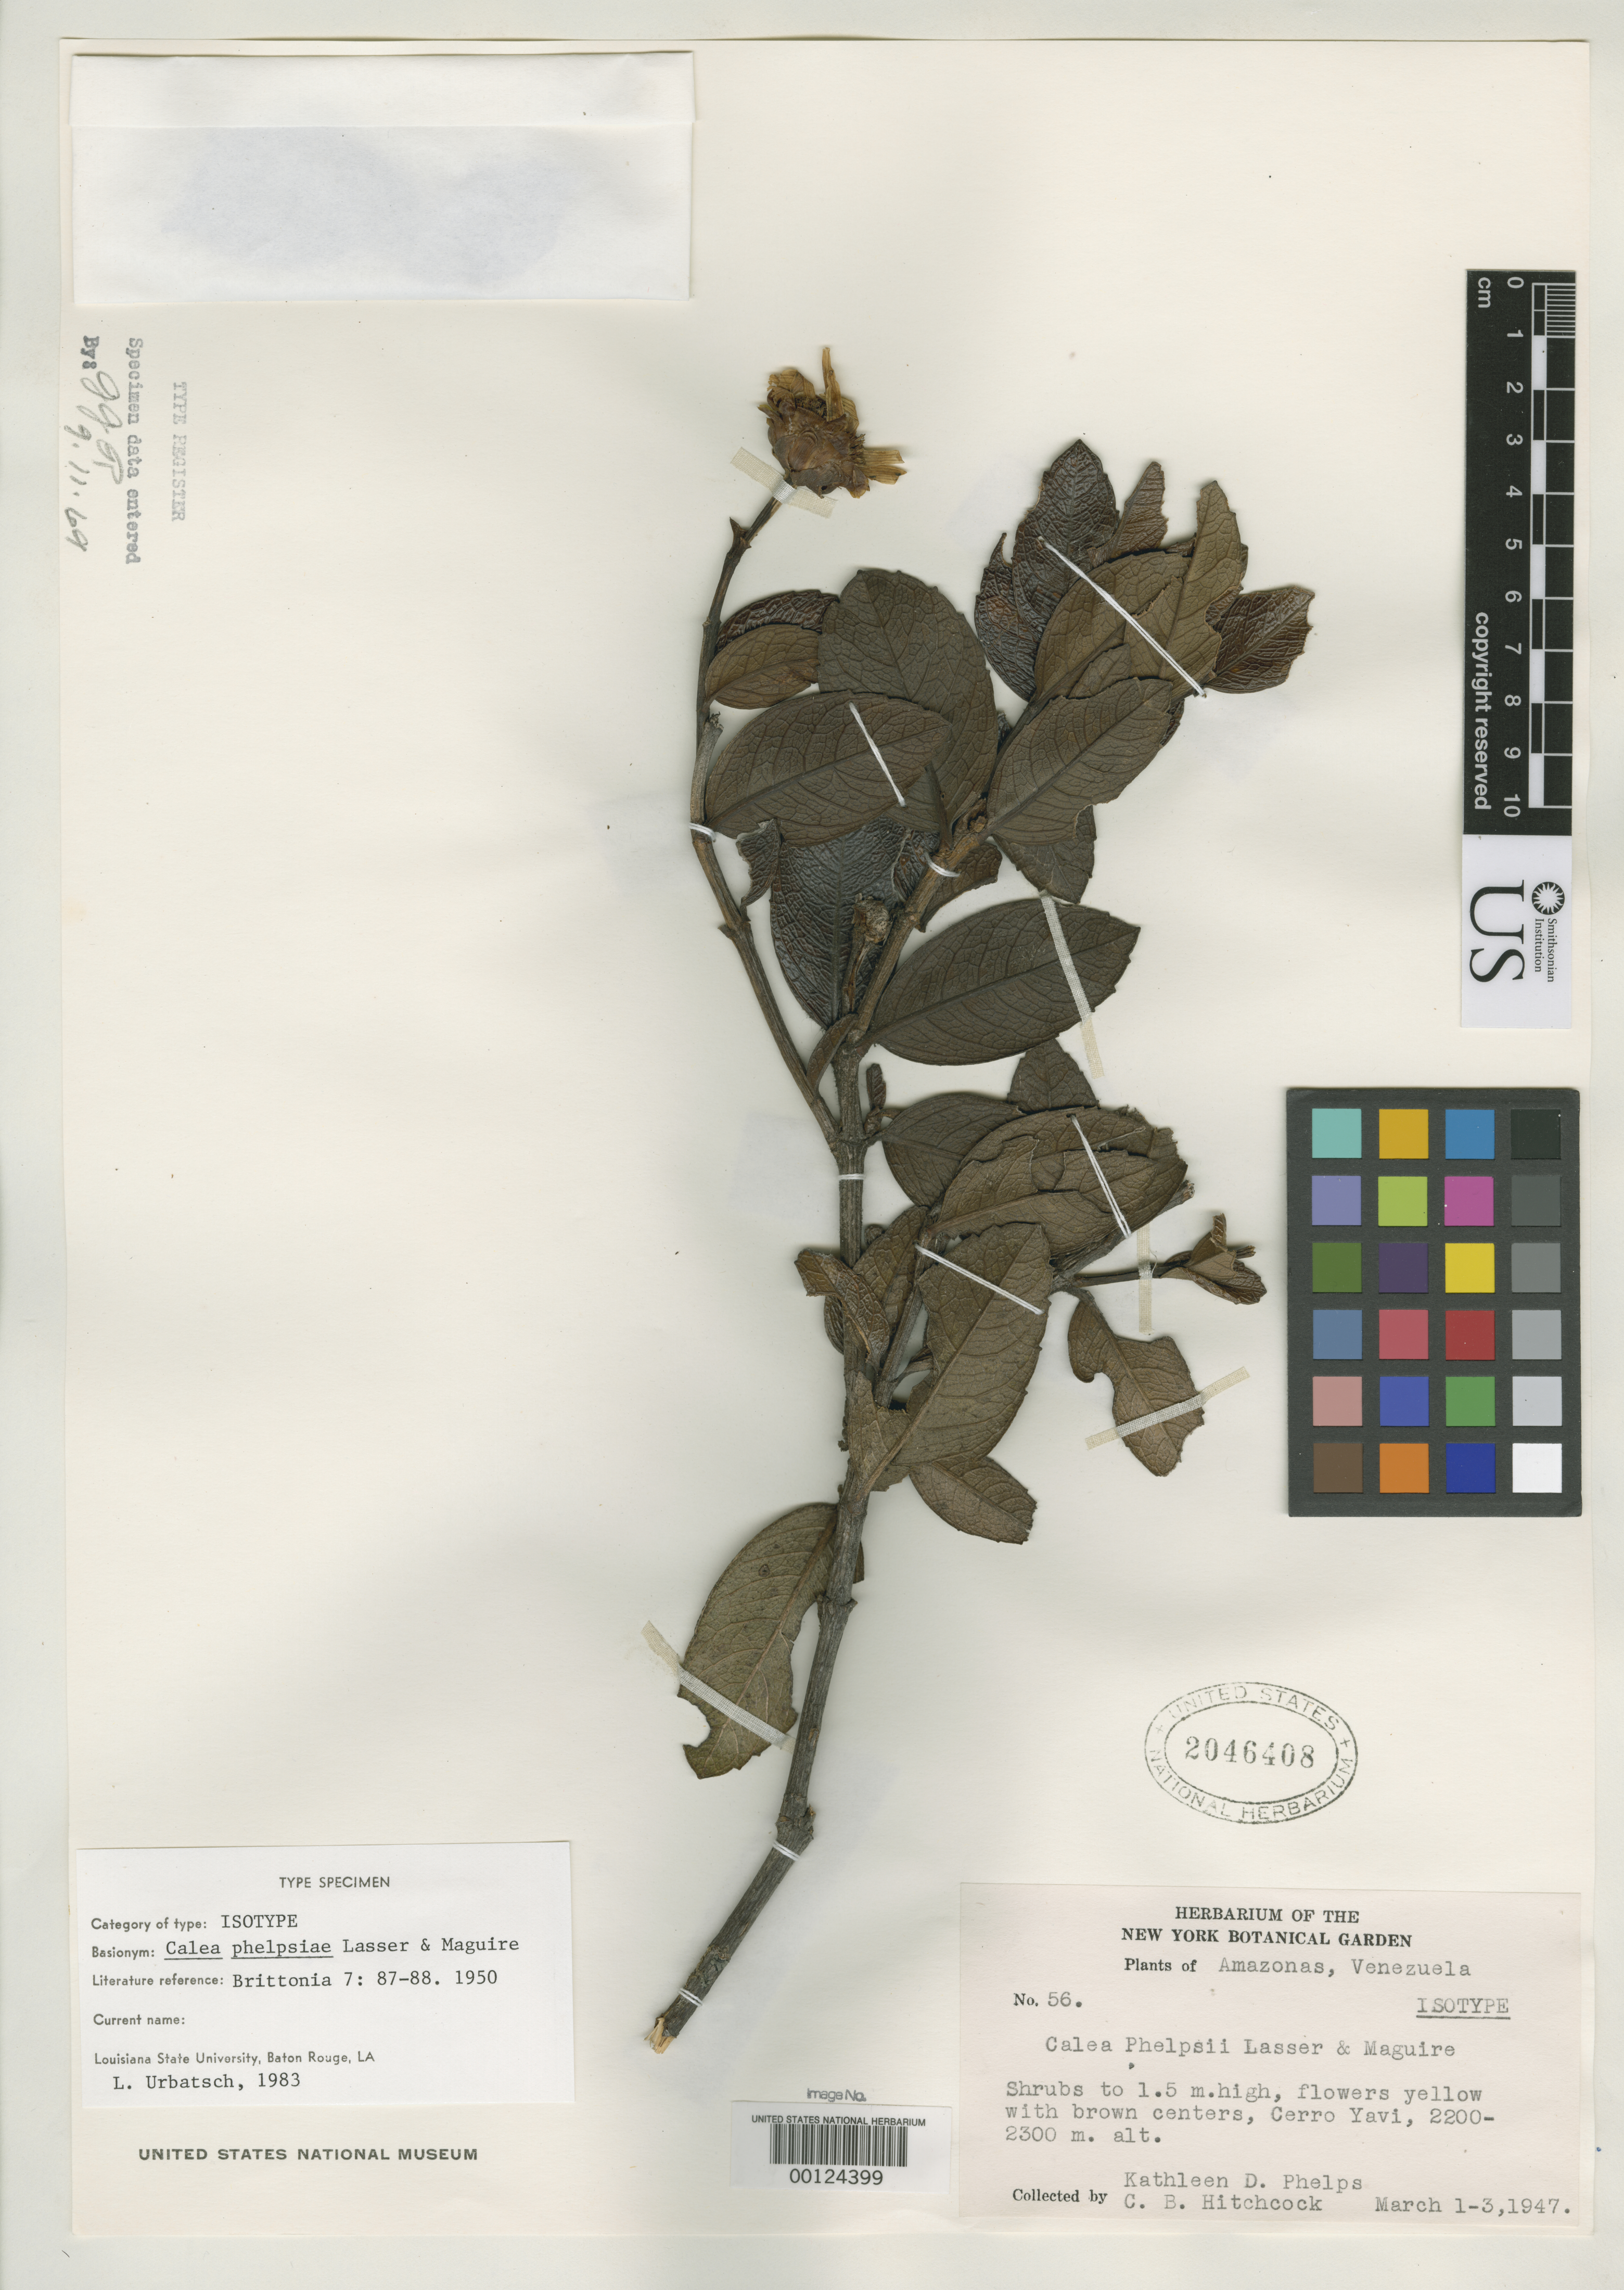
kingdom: Plantae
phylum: Tracheophyta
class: Magnoliopsida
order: Asterales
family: Asteraceae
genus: Calea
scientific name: Calea phelpsiae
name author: Lasser & Maguire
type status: Isotype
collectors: K. D. Phelps & C. B. Hitchcock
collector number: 56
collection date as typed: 01 Mar 1947 to 03 Mar 1947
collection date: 1947-03-01/1947-03-03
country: Venezuela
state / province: Amazonas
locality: Cerro Yavi.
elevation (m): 2200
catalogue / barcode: US 2046408